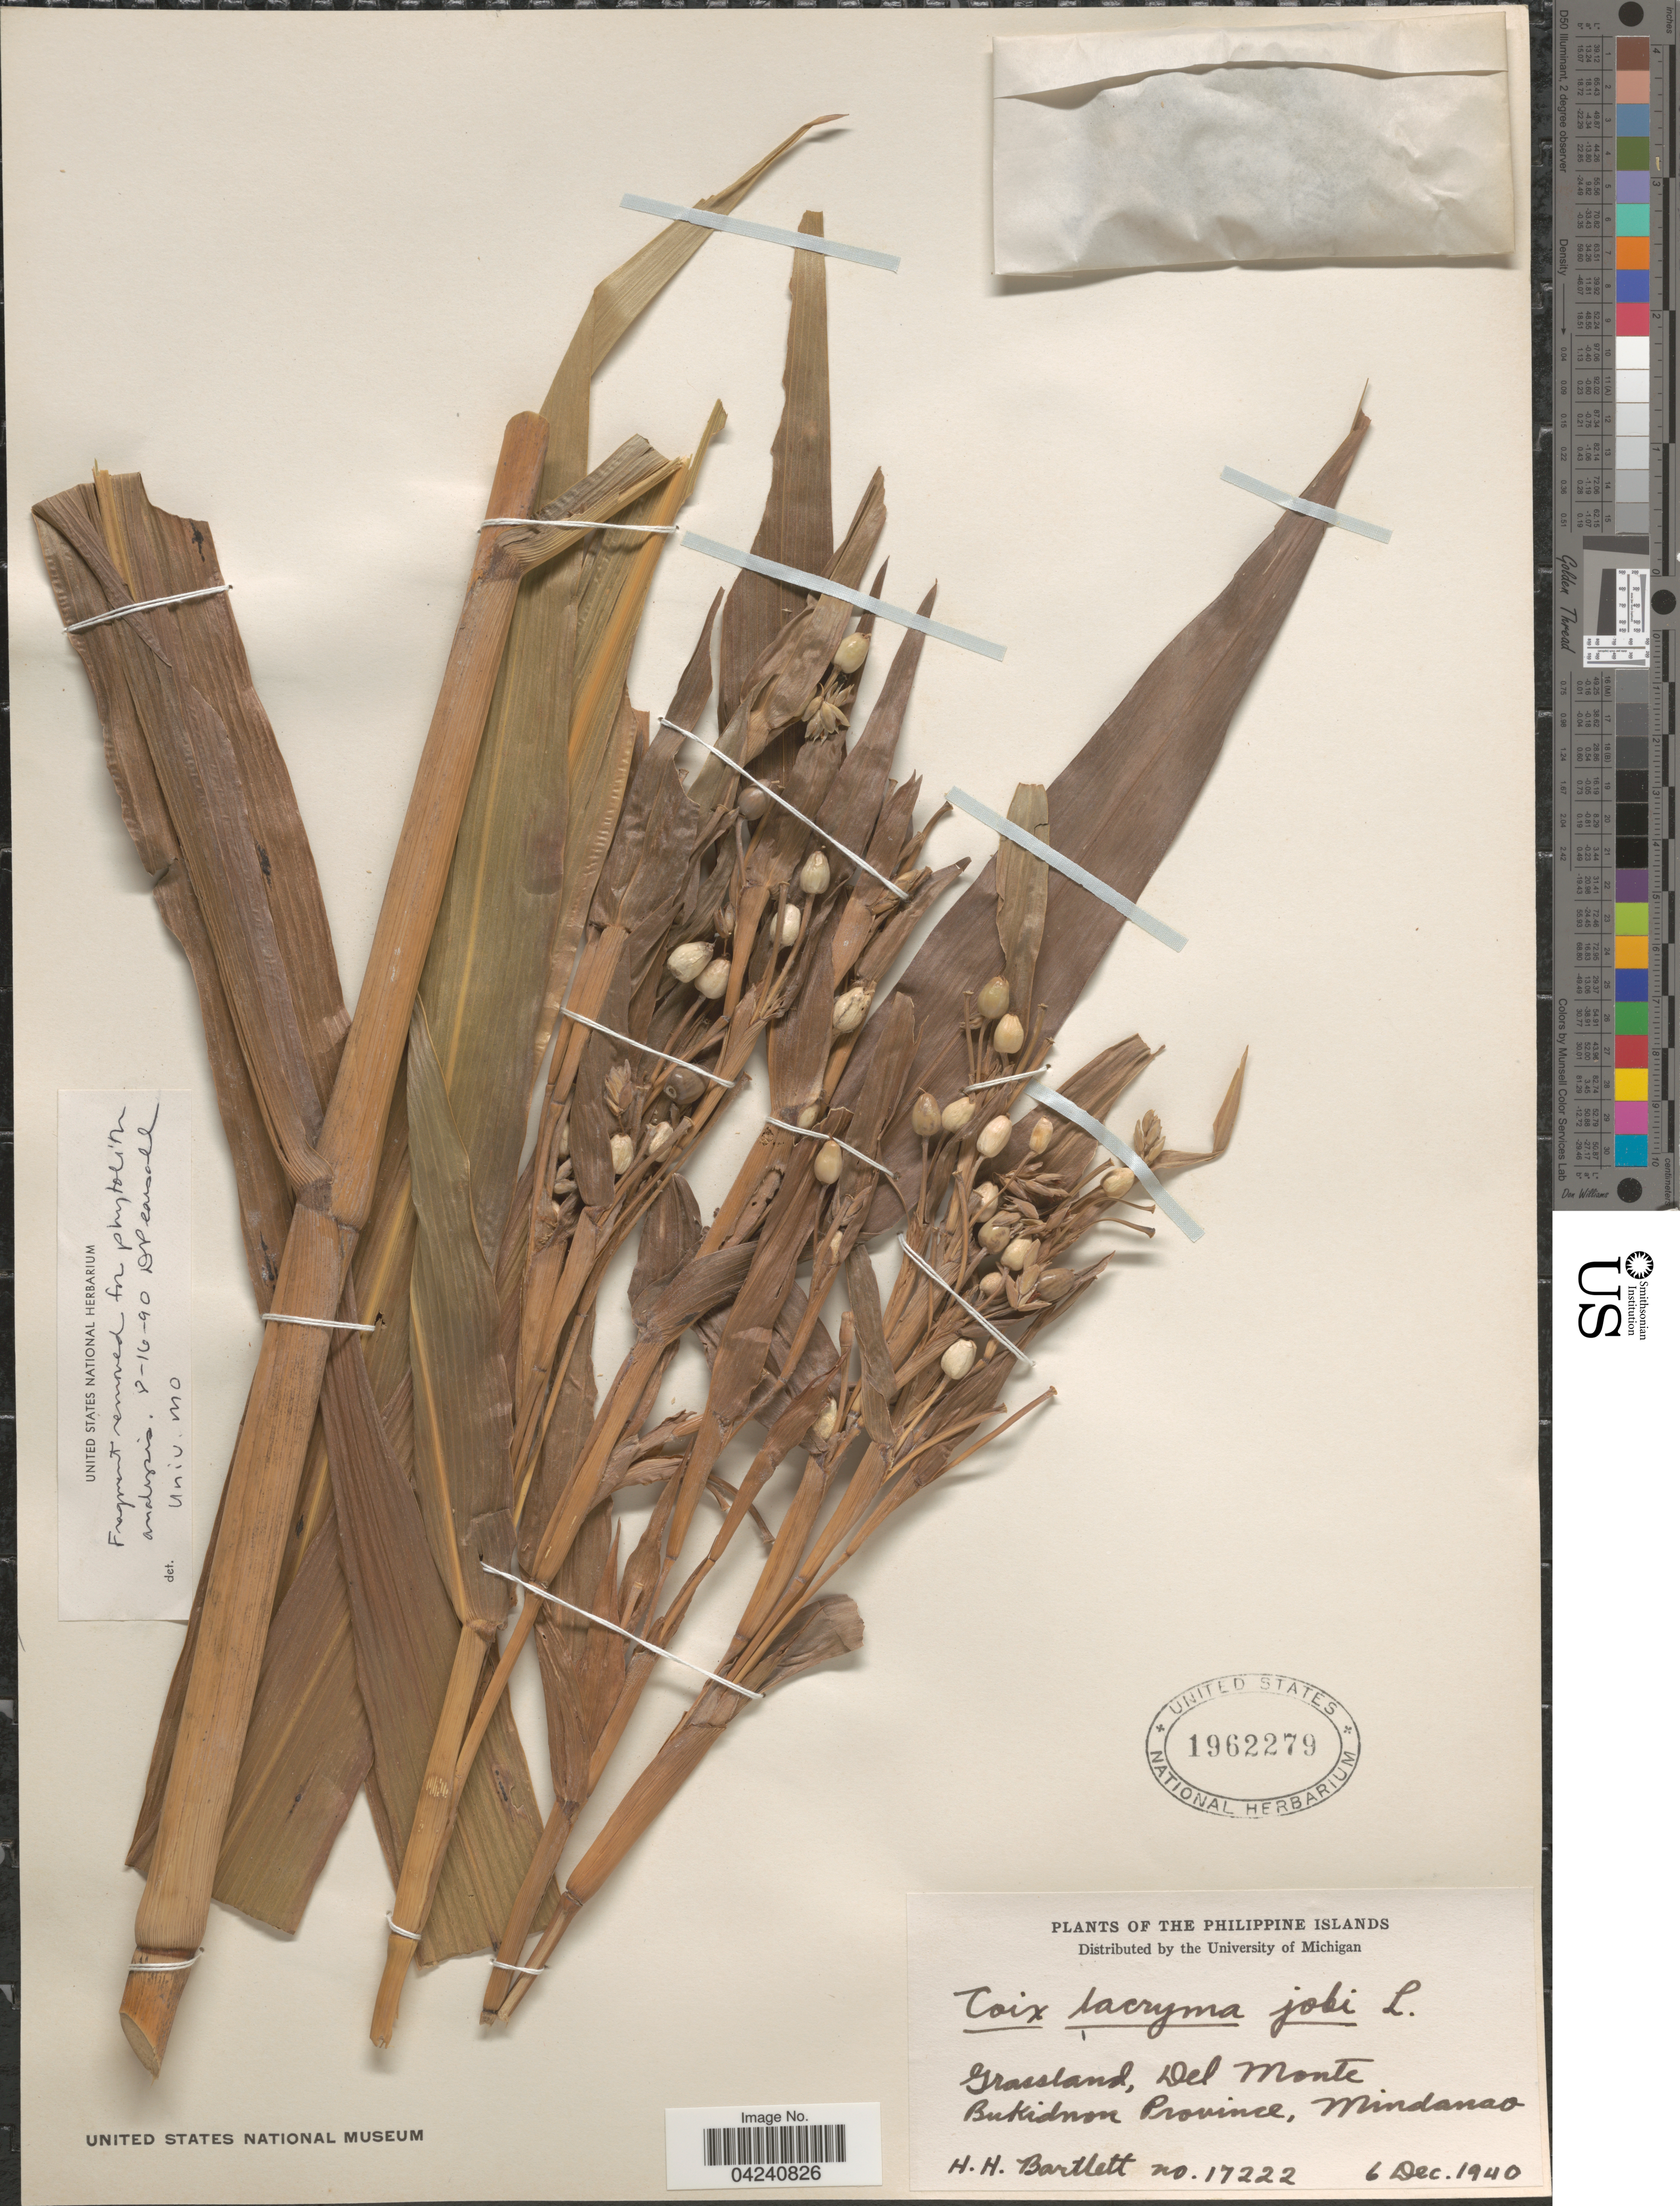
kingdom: Plantae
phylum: Tracheophyta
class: Liliopsida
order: Poales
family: Poaceae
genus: Coix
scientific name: Coix lacryma-jobi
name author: L.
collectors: H. H. Bartlett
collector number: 17222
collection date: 1940-12-06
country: Philippines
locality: Philippine Islands. Del Monte. Bukindnon Province, Mindanao.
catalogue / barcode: US 1962279